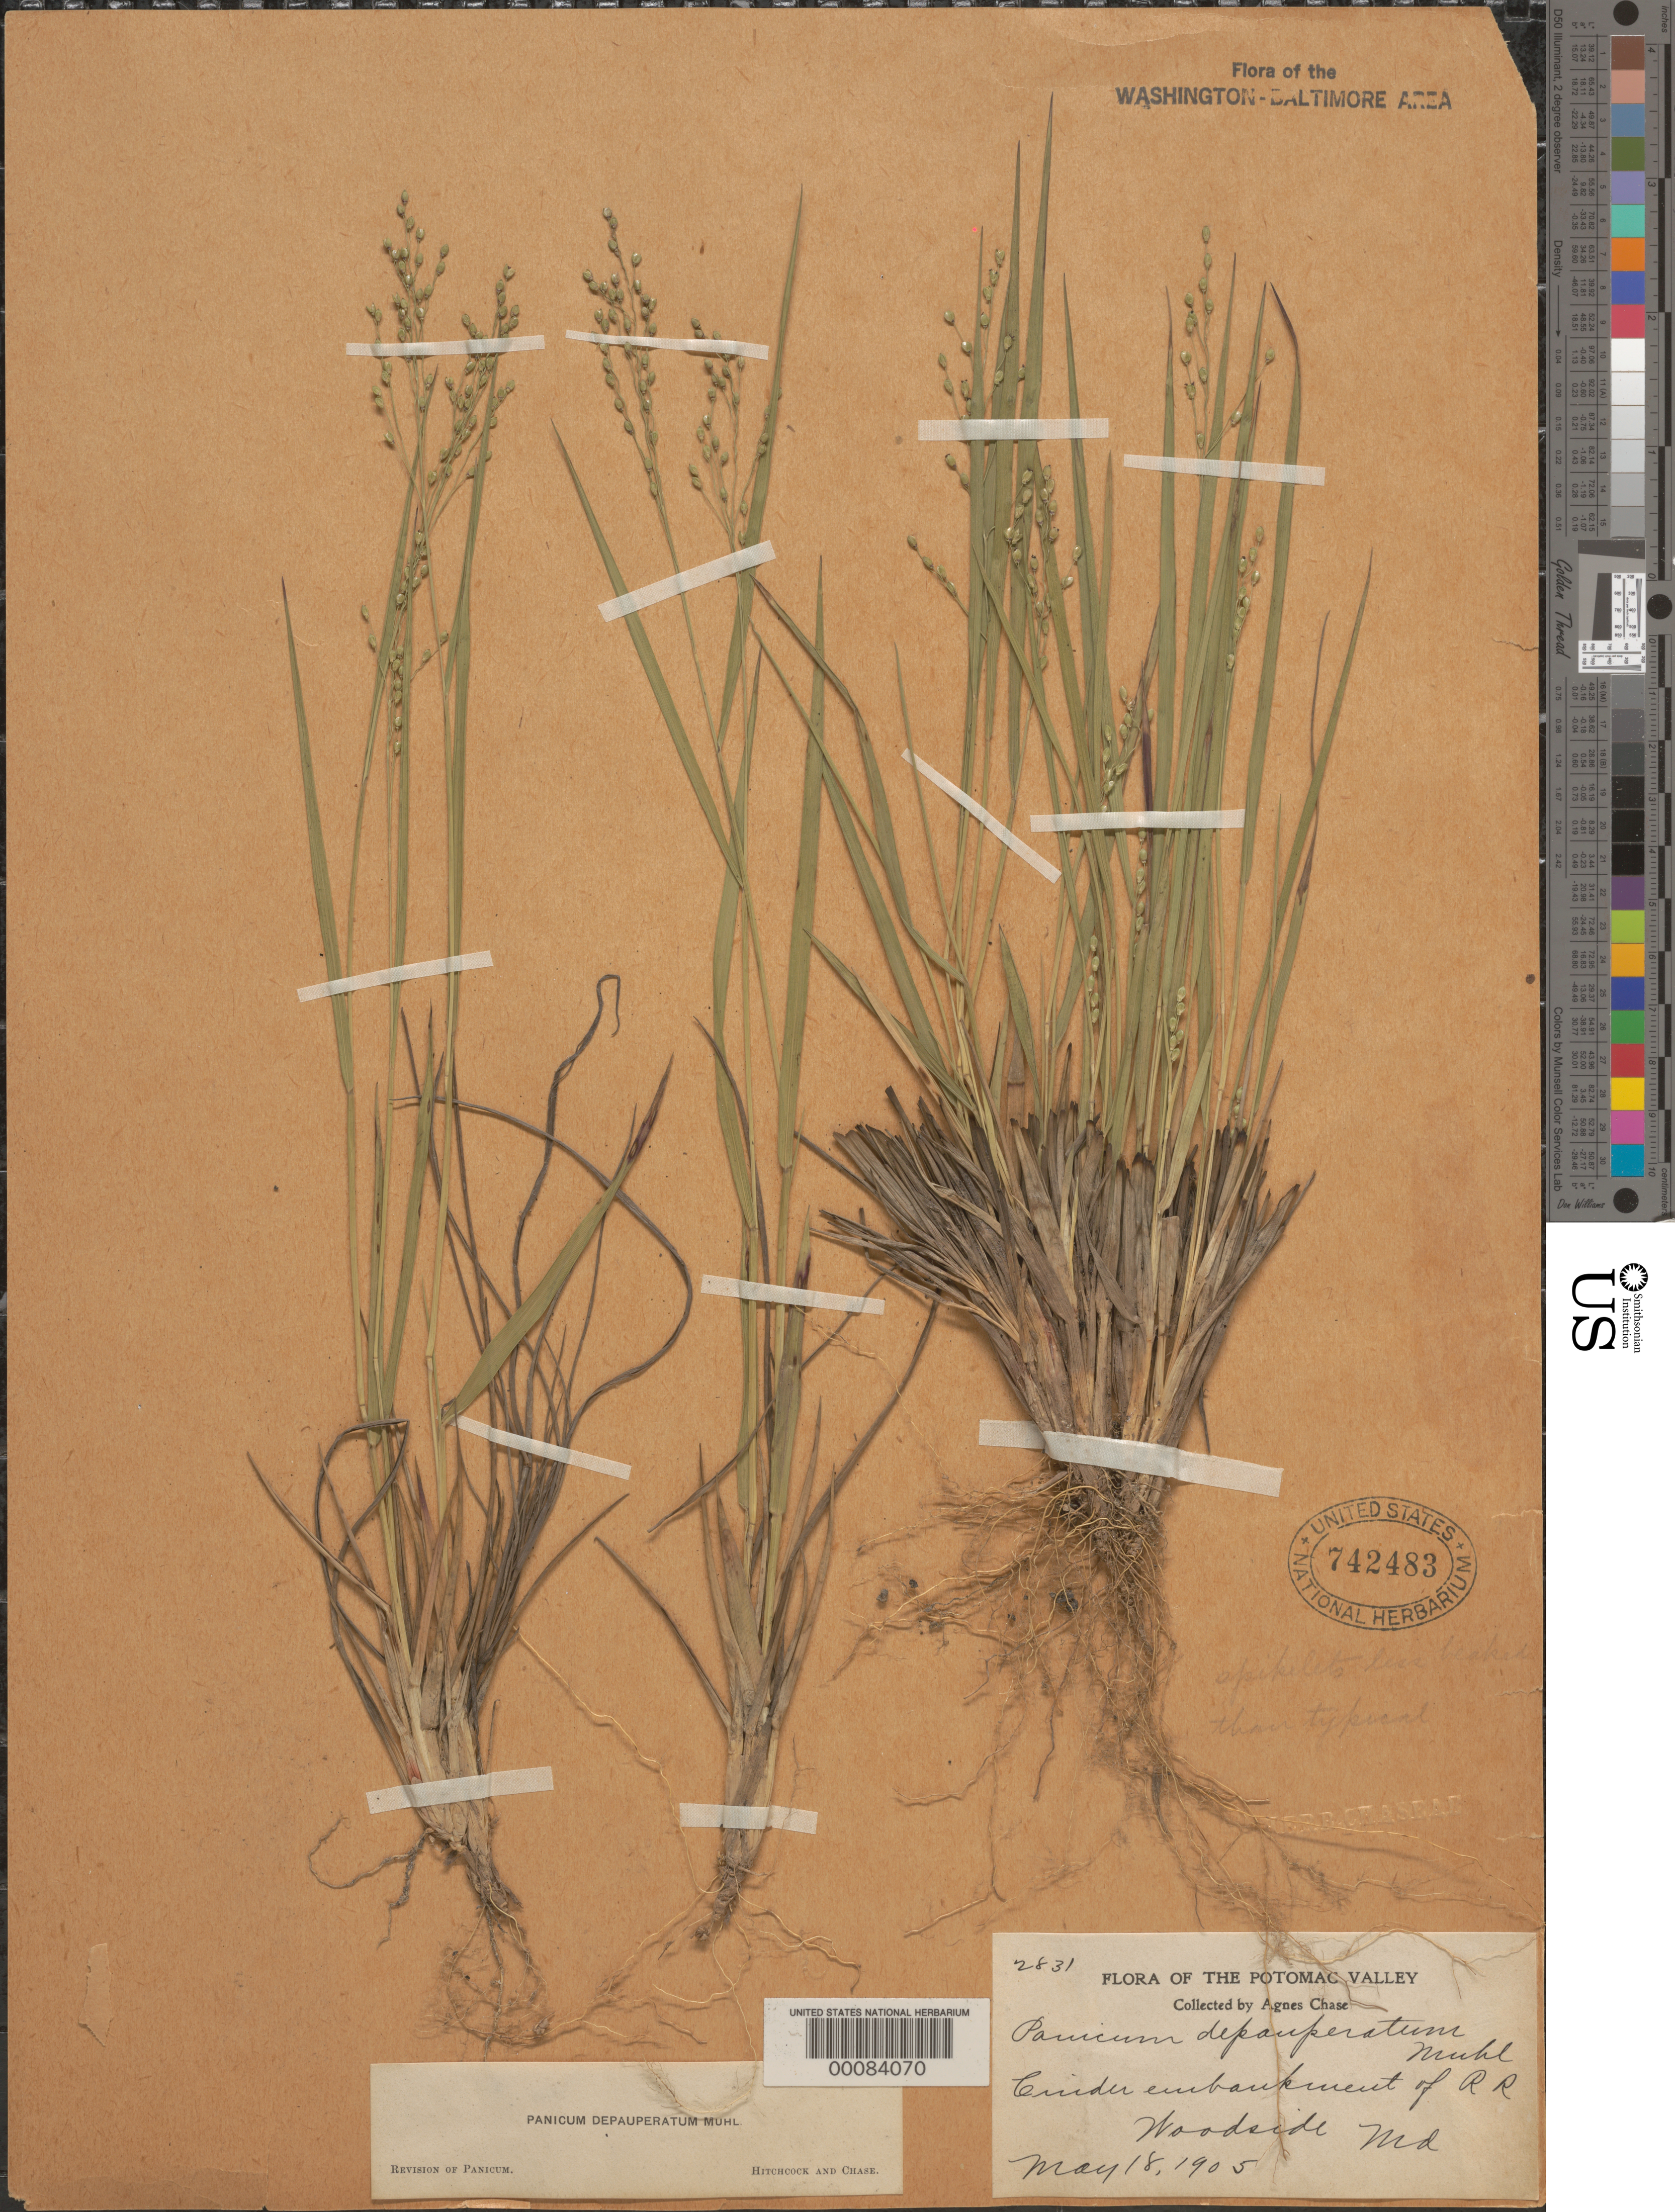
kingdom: Plantae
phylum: Tracheophyta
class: Liliopsida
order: Poales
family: Poaceae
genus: Dichanthelium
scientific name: Dichanthelium depauperatum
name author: (Muhl.) Gould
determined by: Hitchcock, A. S.; Chase, [M.] A.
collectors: A. Chase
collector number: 2831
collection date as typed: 18 May 1905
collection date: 1905-05-18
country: United States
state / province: Maryland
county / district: Montgomery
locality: Woodside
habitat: Cinder embankment of railroad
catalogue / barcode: US 742483